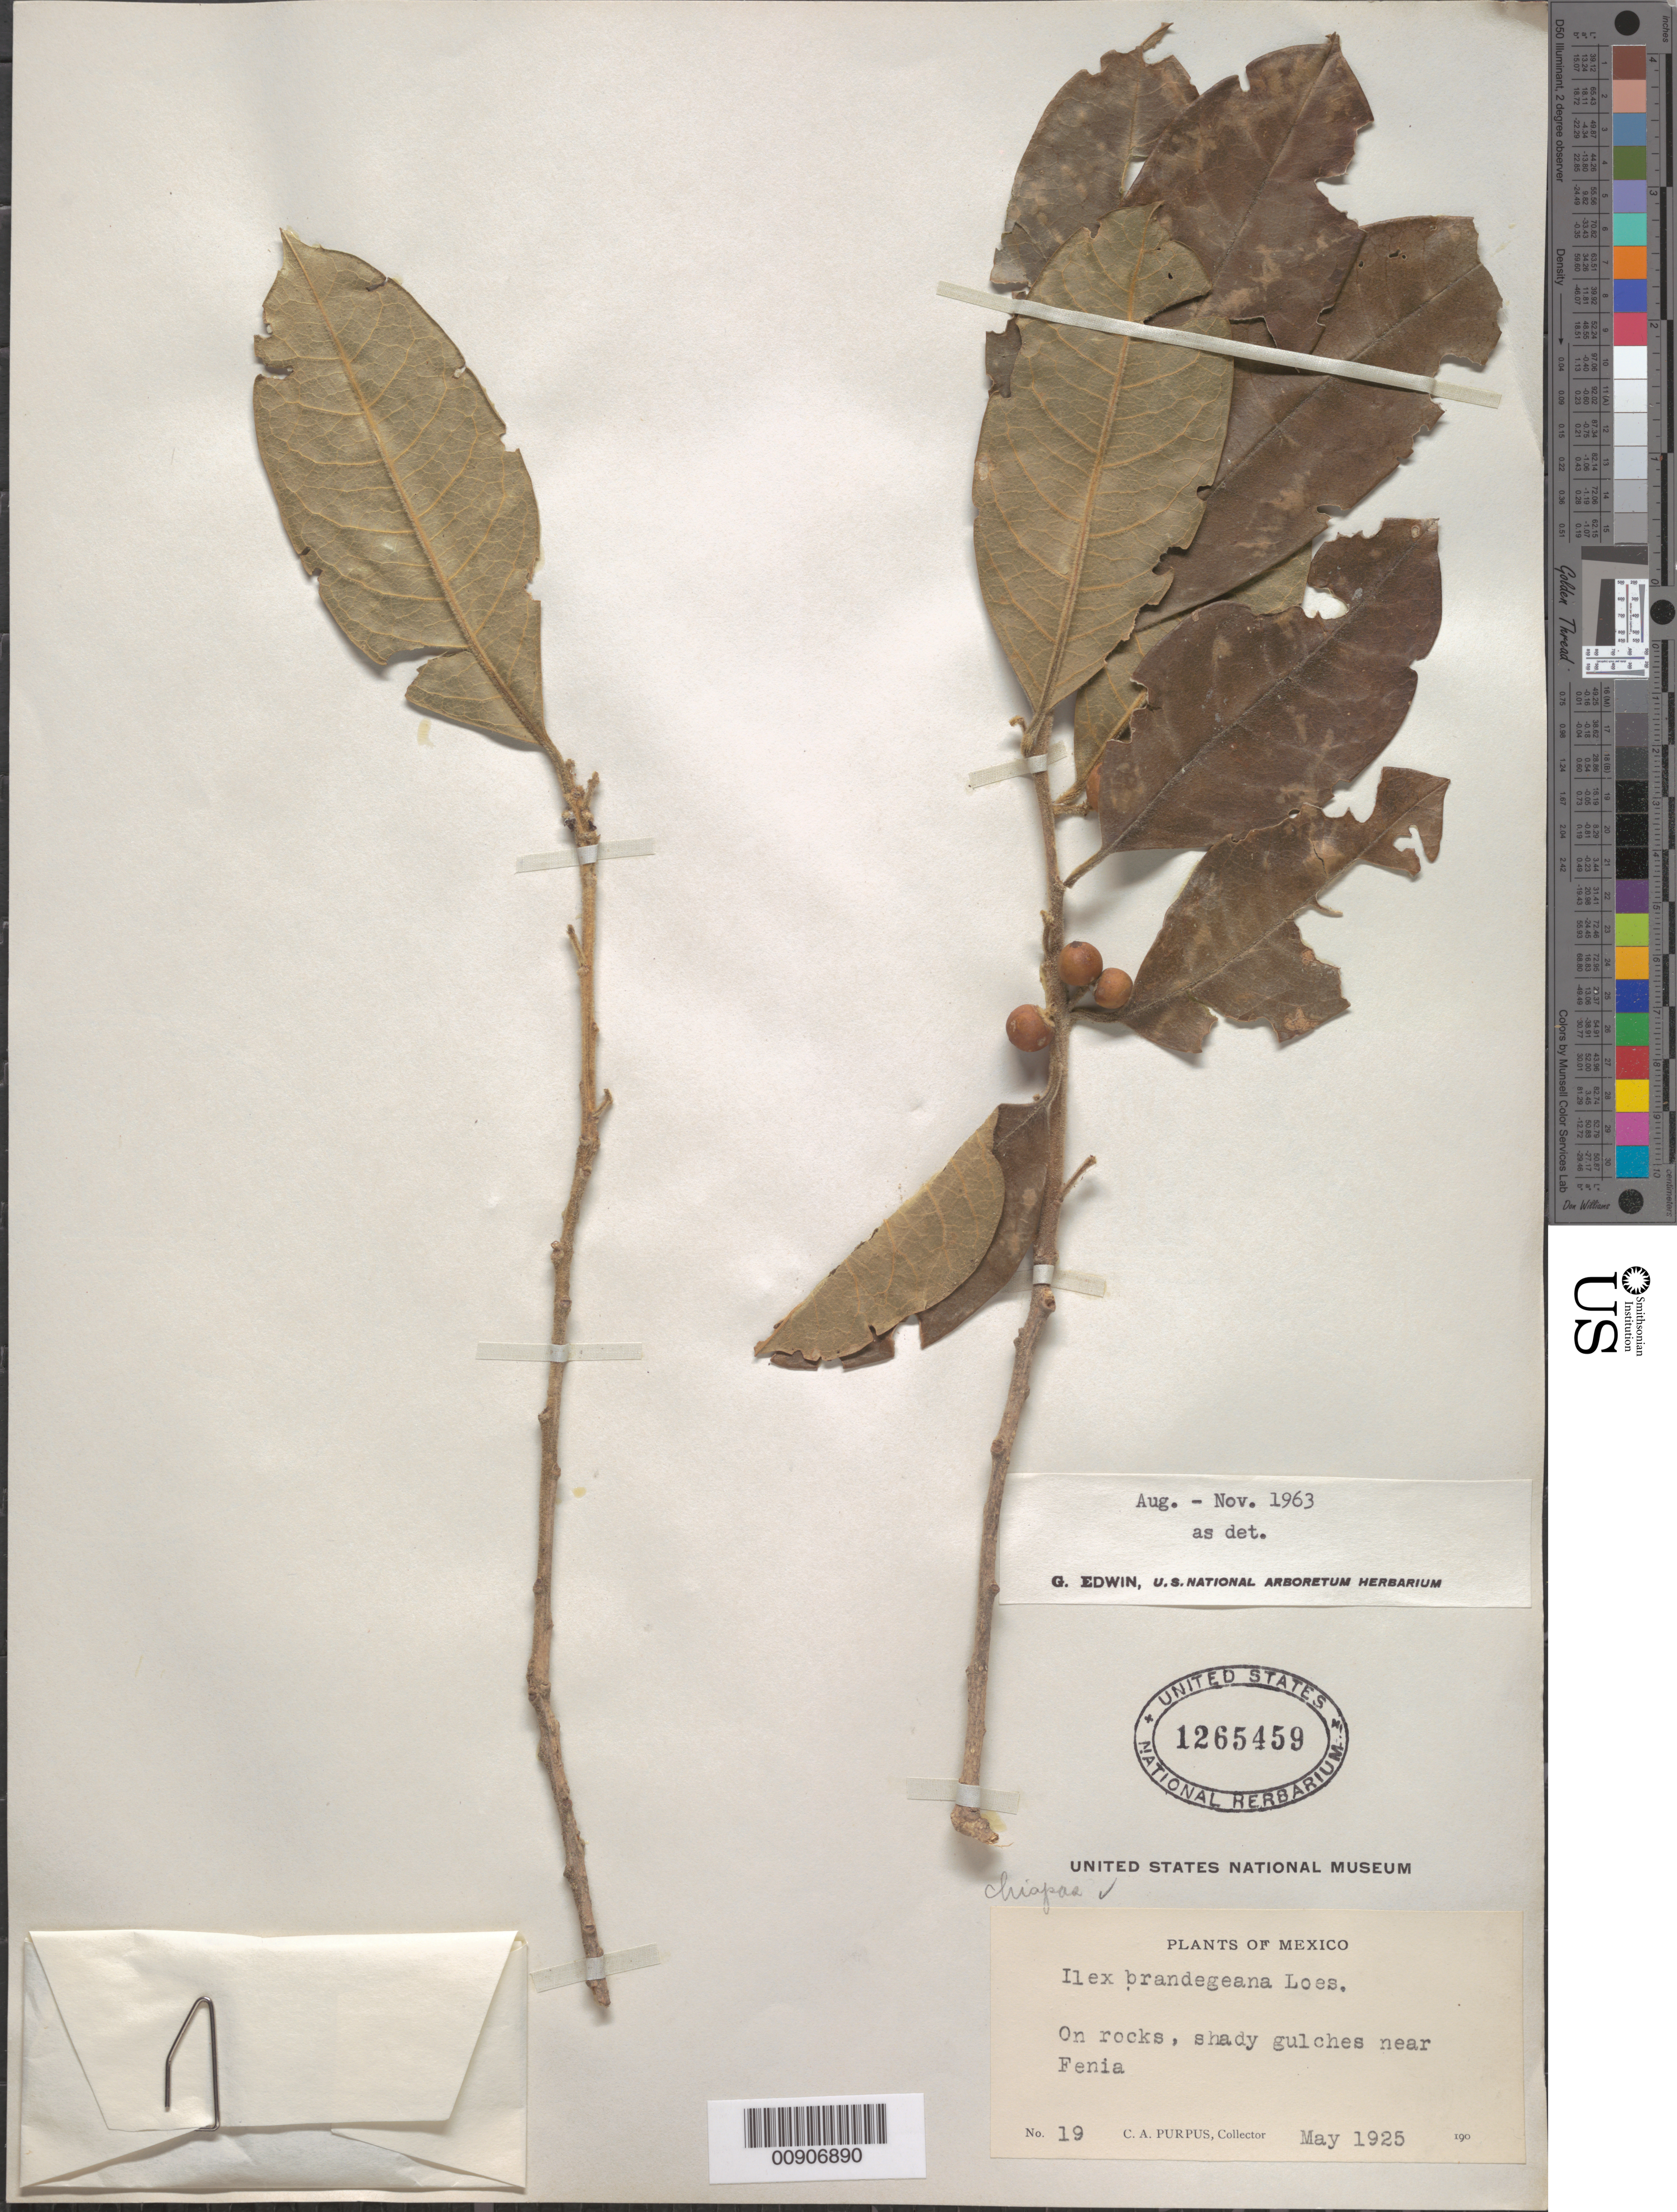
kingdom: Plantae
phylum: Tracheophyta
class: Magnoliopsida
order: Aquifoliales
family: Aquifoliaceae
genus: Ilex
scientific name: Ilex brandegeana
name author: Loes.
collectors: C. A. Purpus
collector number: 19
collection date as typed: May 1925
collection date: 1925-05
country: Mexico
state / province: Chiapas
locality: Near Fenia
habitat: On rocks, shady gulches.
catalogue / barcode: US 1265459